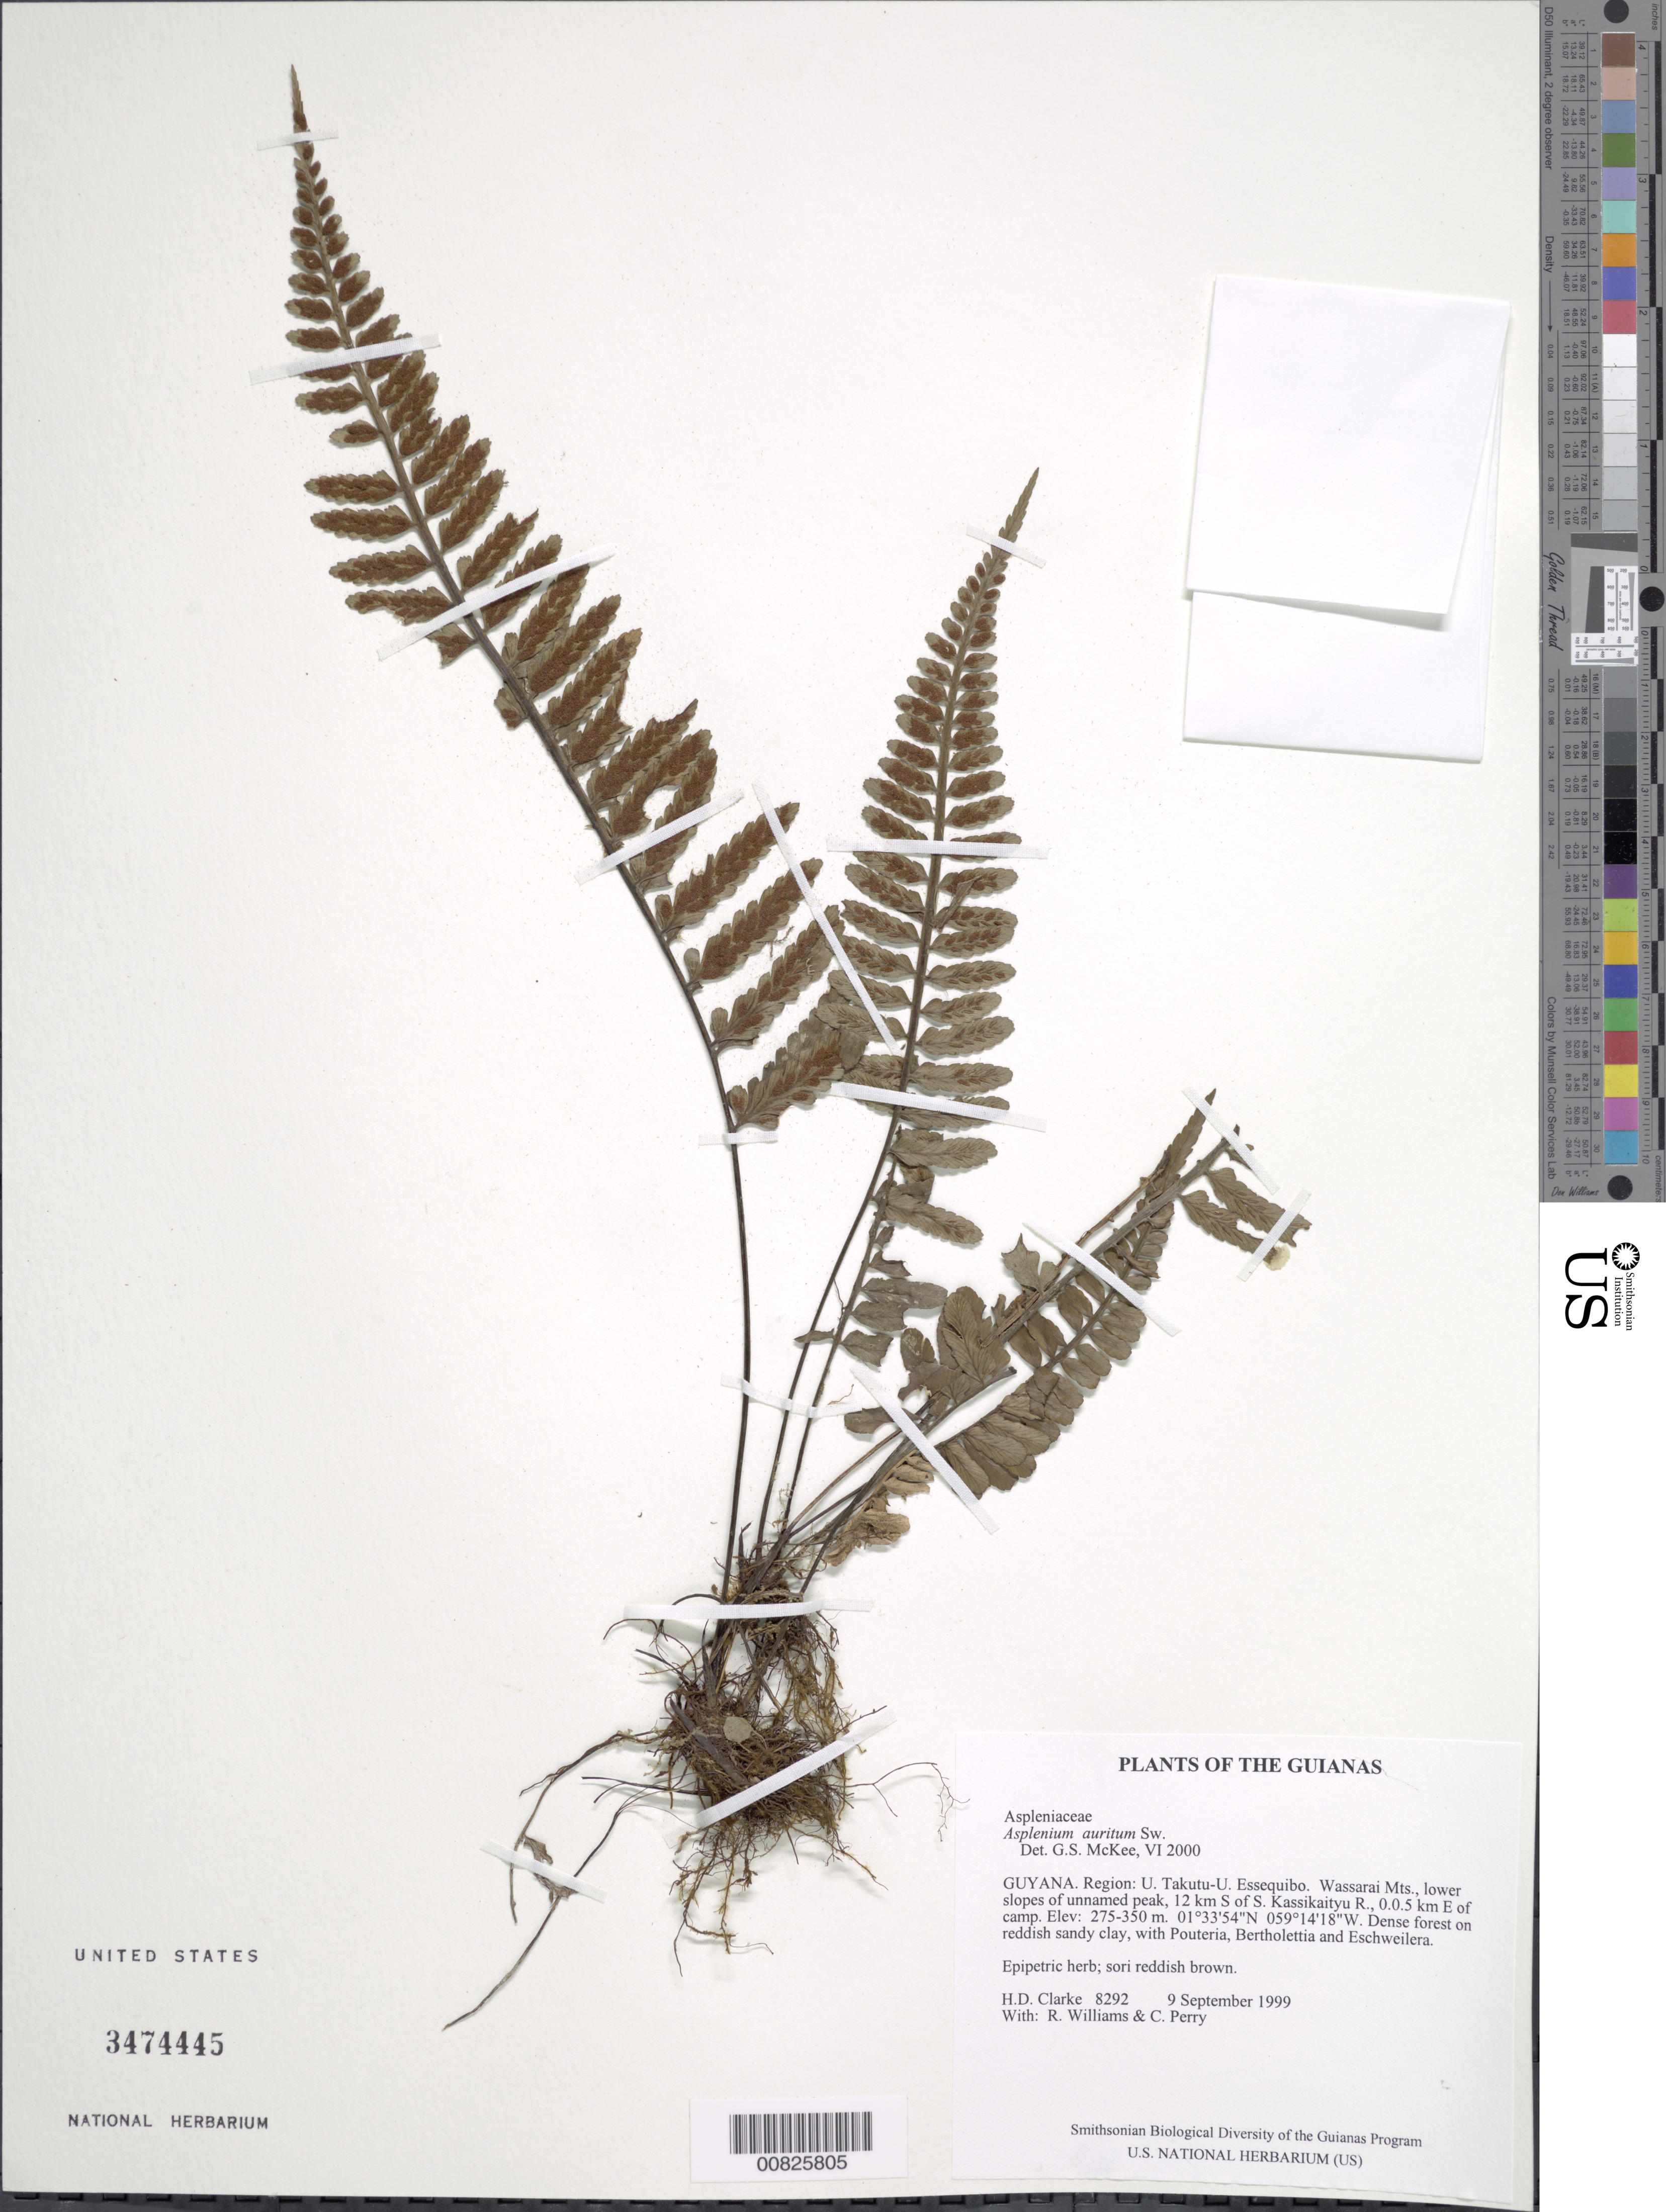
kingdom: Plantae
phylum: Tracheophyta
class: Polypodiopsida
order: Polypodiales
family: Aspleniaceae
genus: Asplenium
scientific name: Asplenium auritum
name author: Sw.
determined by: McKee, G. S., (US), NMNH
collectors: H. D. Clarke, R. Williams & C. Perry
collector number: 8292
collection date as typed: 9 September 1999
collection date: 1999-09-09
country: Guyana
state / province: U. Takutu-U. Essequibo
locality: Wassarai Mts., lower slopes of unnamed peak, 12 km S of S. Kassikaityu R., 0.0.5 km E of camp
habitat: Dense forest on reddish sandy clay, with Pouteria, Bertholettia and Eschweilera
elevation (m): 275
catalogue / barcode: US 3474445